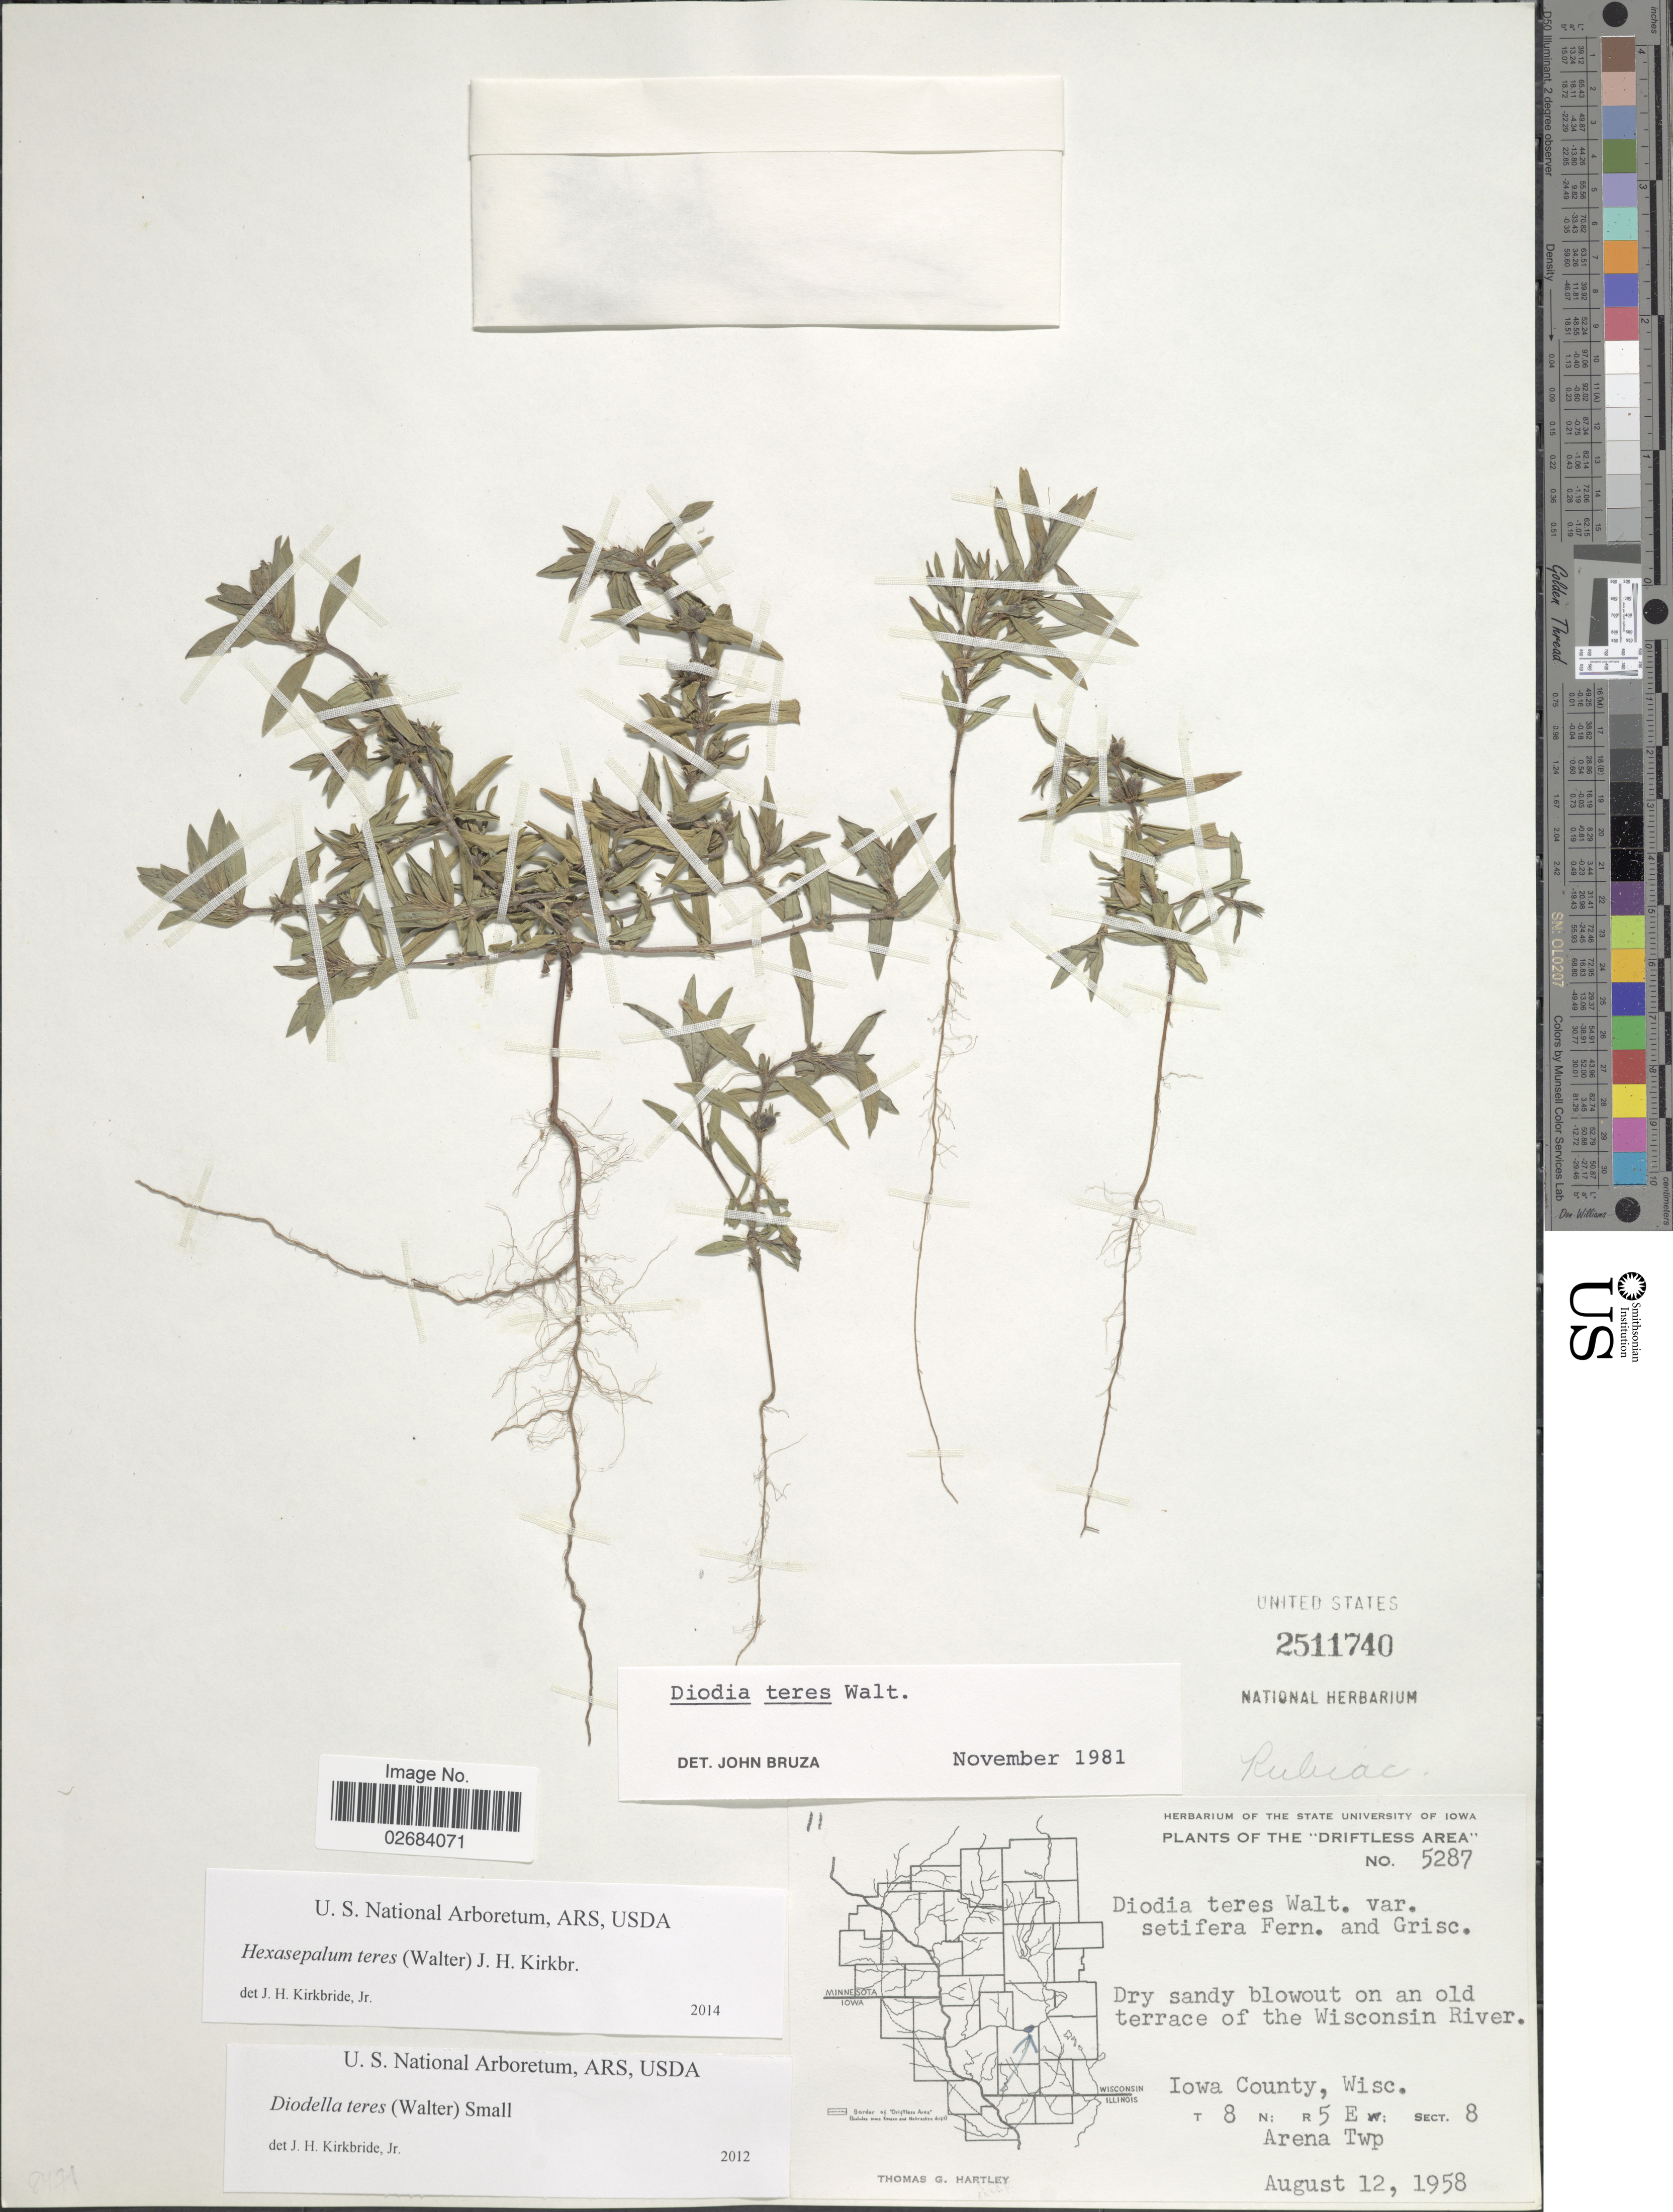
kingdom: Plantae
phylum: Tracheophyta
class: Magnoliopsida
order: Gentianales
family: Rubiaceae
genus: Diodia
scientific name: Diodia teres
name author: Walter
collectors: T. G. Hartley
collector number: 5287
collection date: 1958-08-12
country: United States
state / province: Iowa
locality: The "Driftless Area", dry sandy blowout on an old terrace of the Wisconsin River, Iowa County, Wisc. T8 N: R 5 E: Sect. 8, Arena Twp.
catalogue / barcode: US 2511740